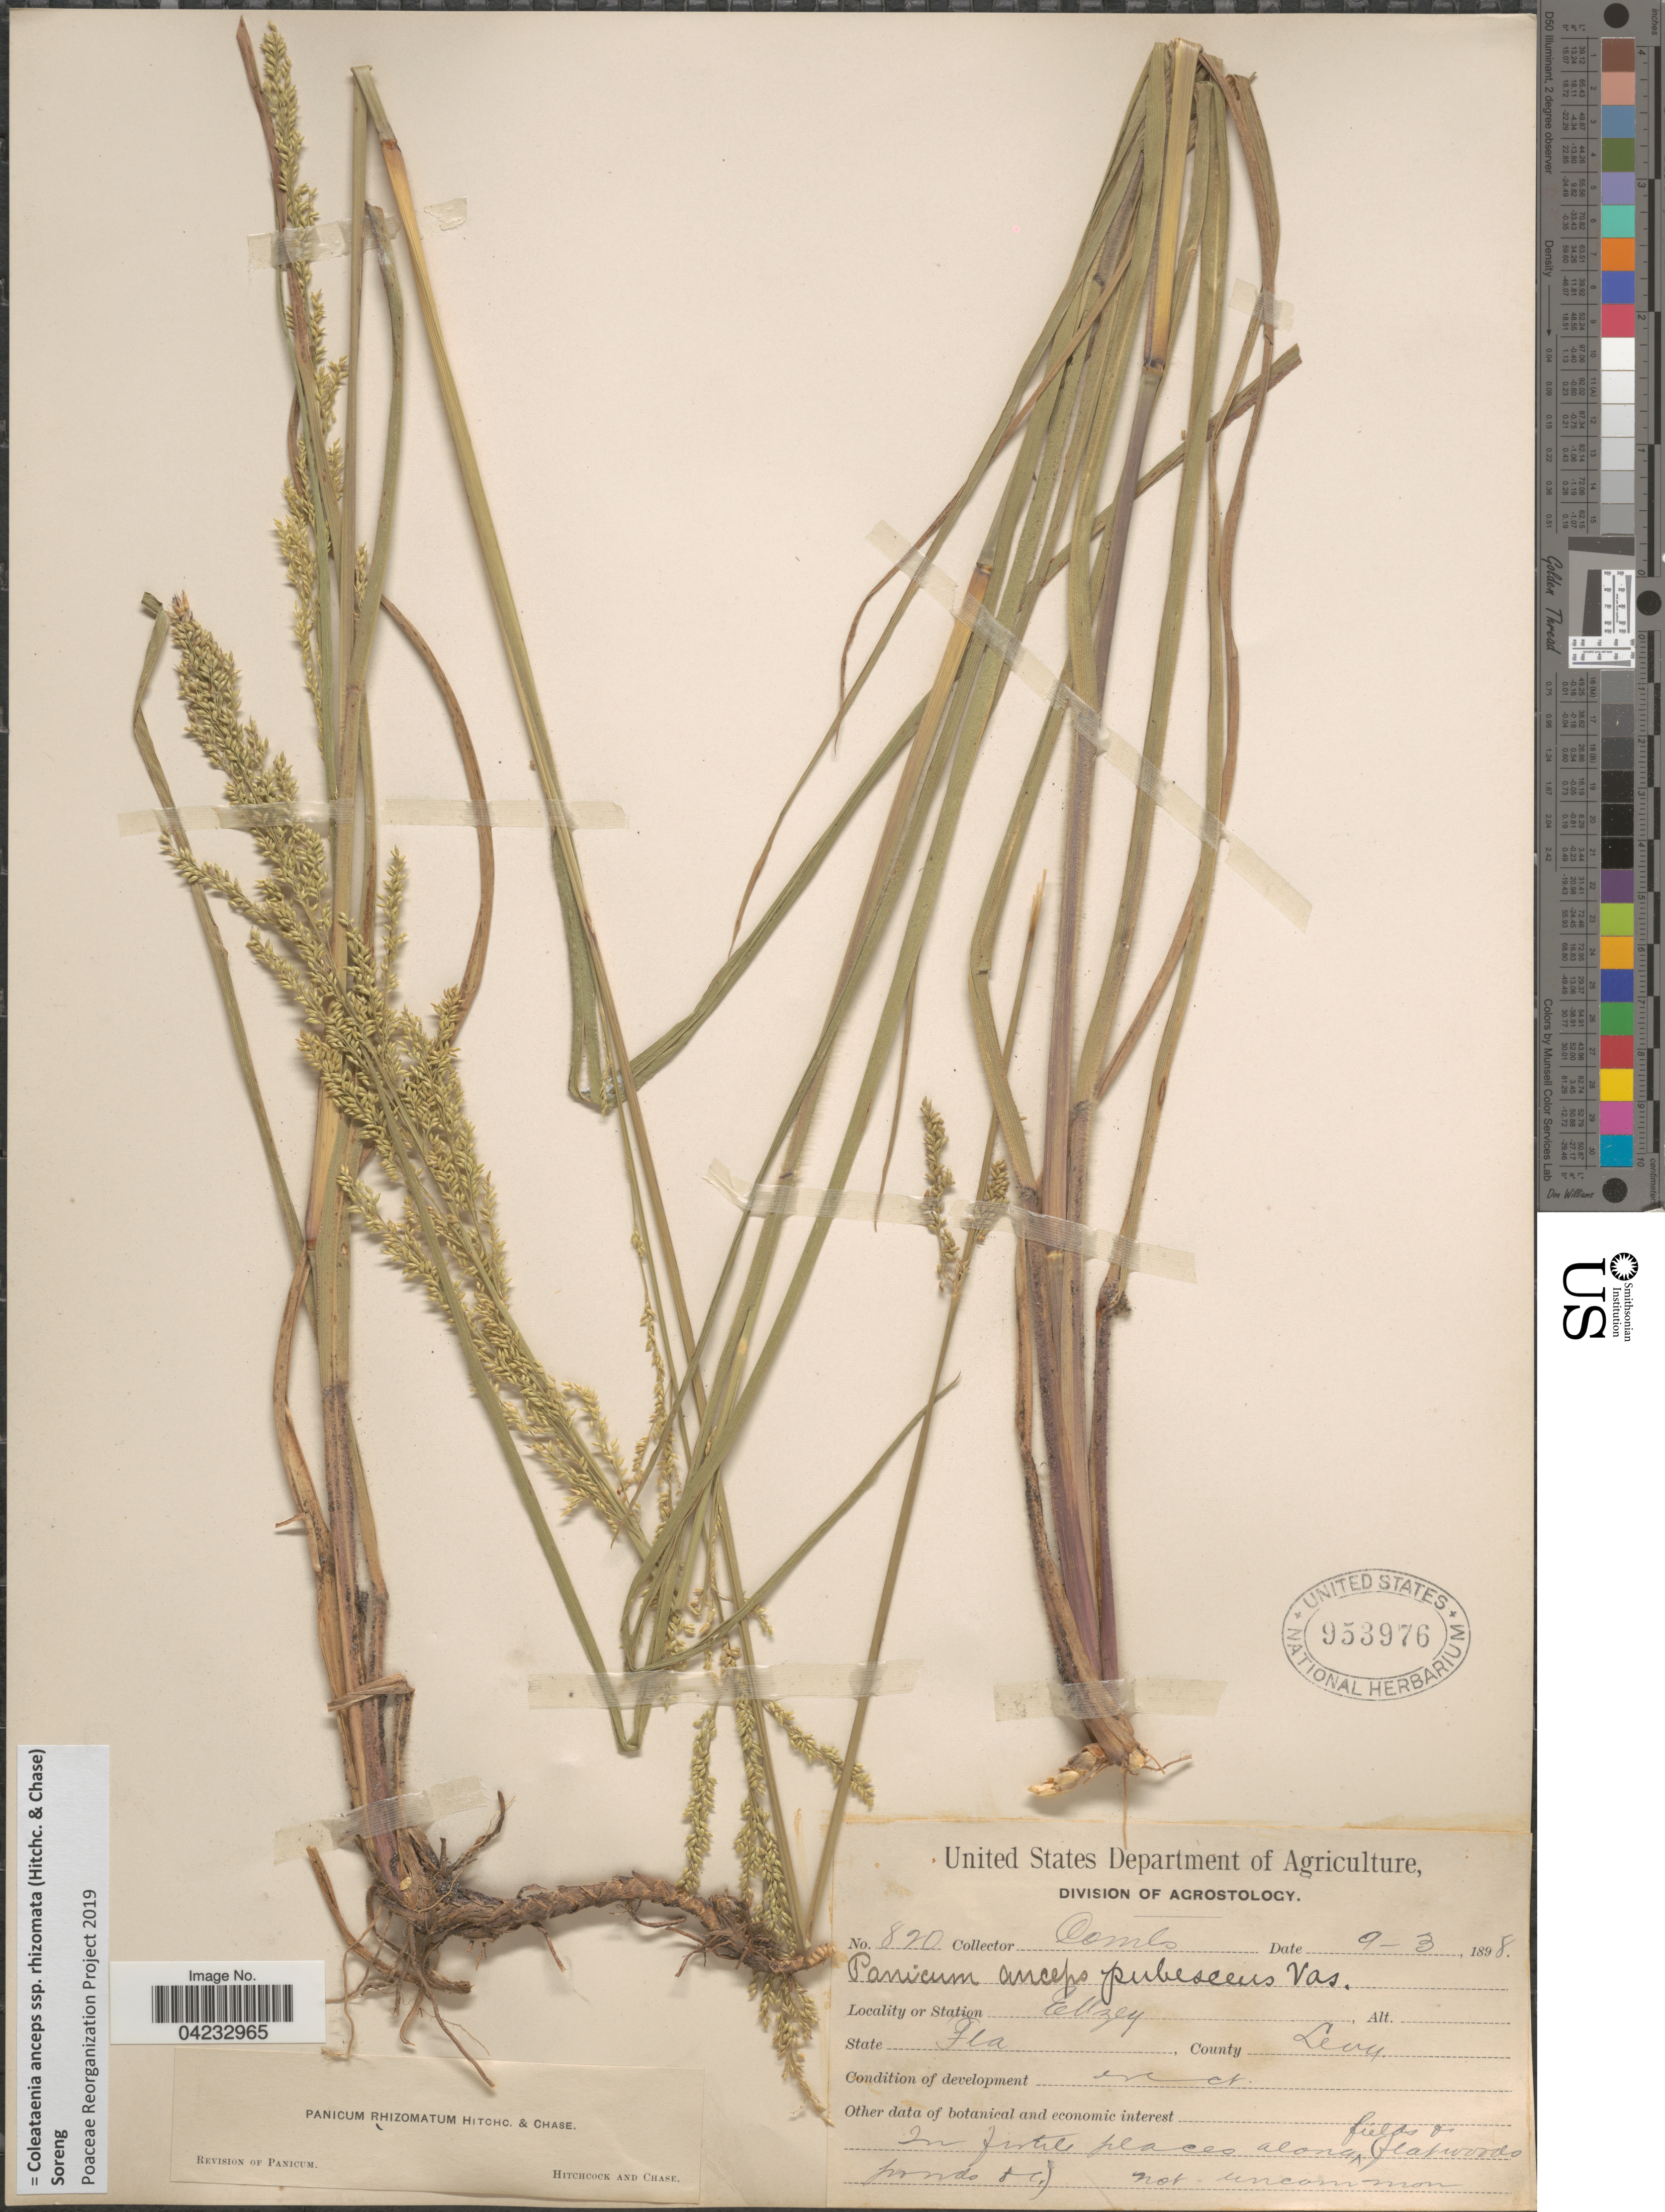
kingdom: Plantae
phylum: Tracheophyta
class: Liliopsida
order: Poales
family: Poaceae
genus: Coleataenia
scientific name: Coleataenia anceps subsp. rhizomata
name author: (Hitchc. & Chase) Soreng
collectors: -. Combs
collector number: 820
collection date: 1898-09-03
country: United States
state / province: Florida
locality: Ellzey. County Levy.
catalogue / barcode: US 953976